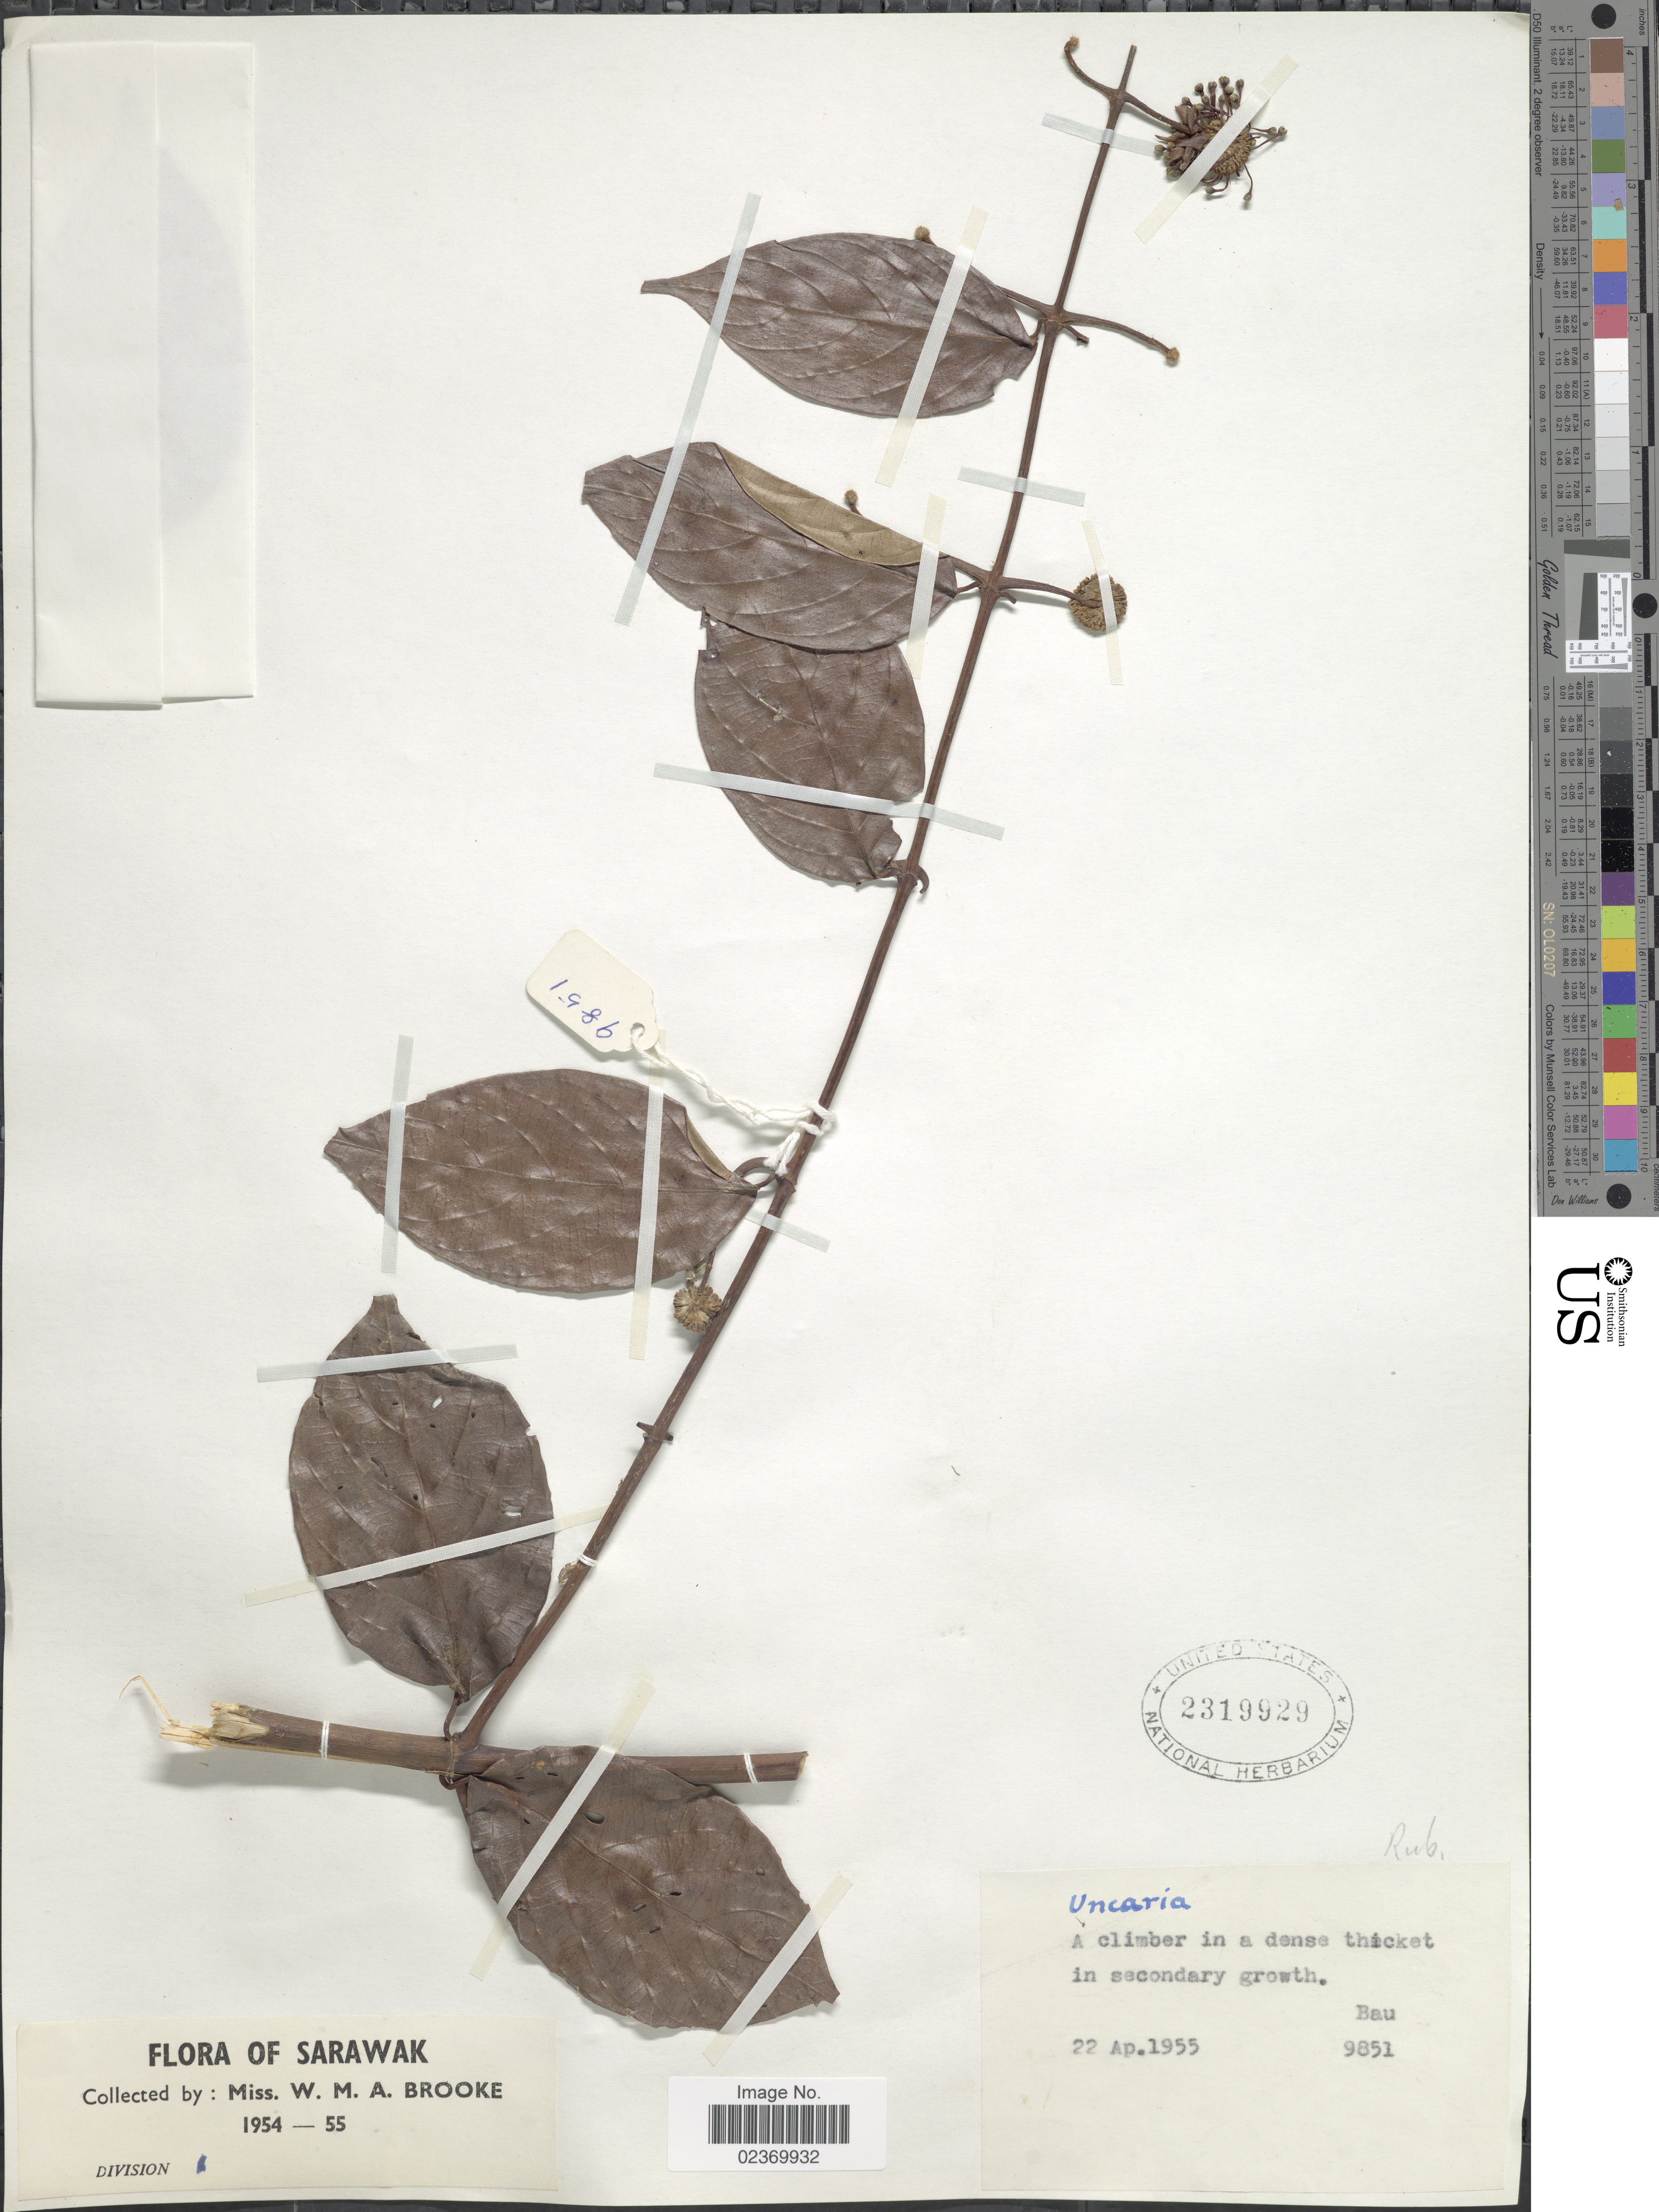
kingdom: Plantae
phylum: Tracheophyta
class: Magnoliopsida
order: Gentianales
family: Rubiaceae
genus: Uncaria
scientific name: Uncaria sp.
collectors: W. Brooke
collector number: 9851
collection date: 1955-04-22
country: Malaysia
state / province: Sarawak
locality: Bau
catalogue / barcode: US 2319929